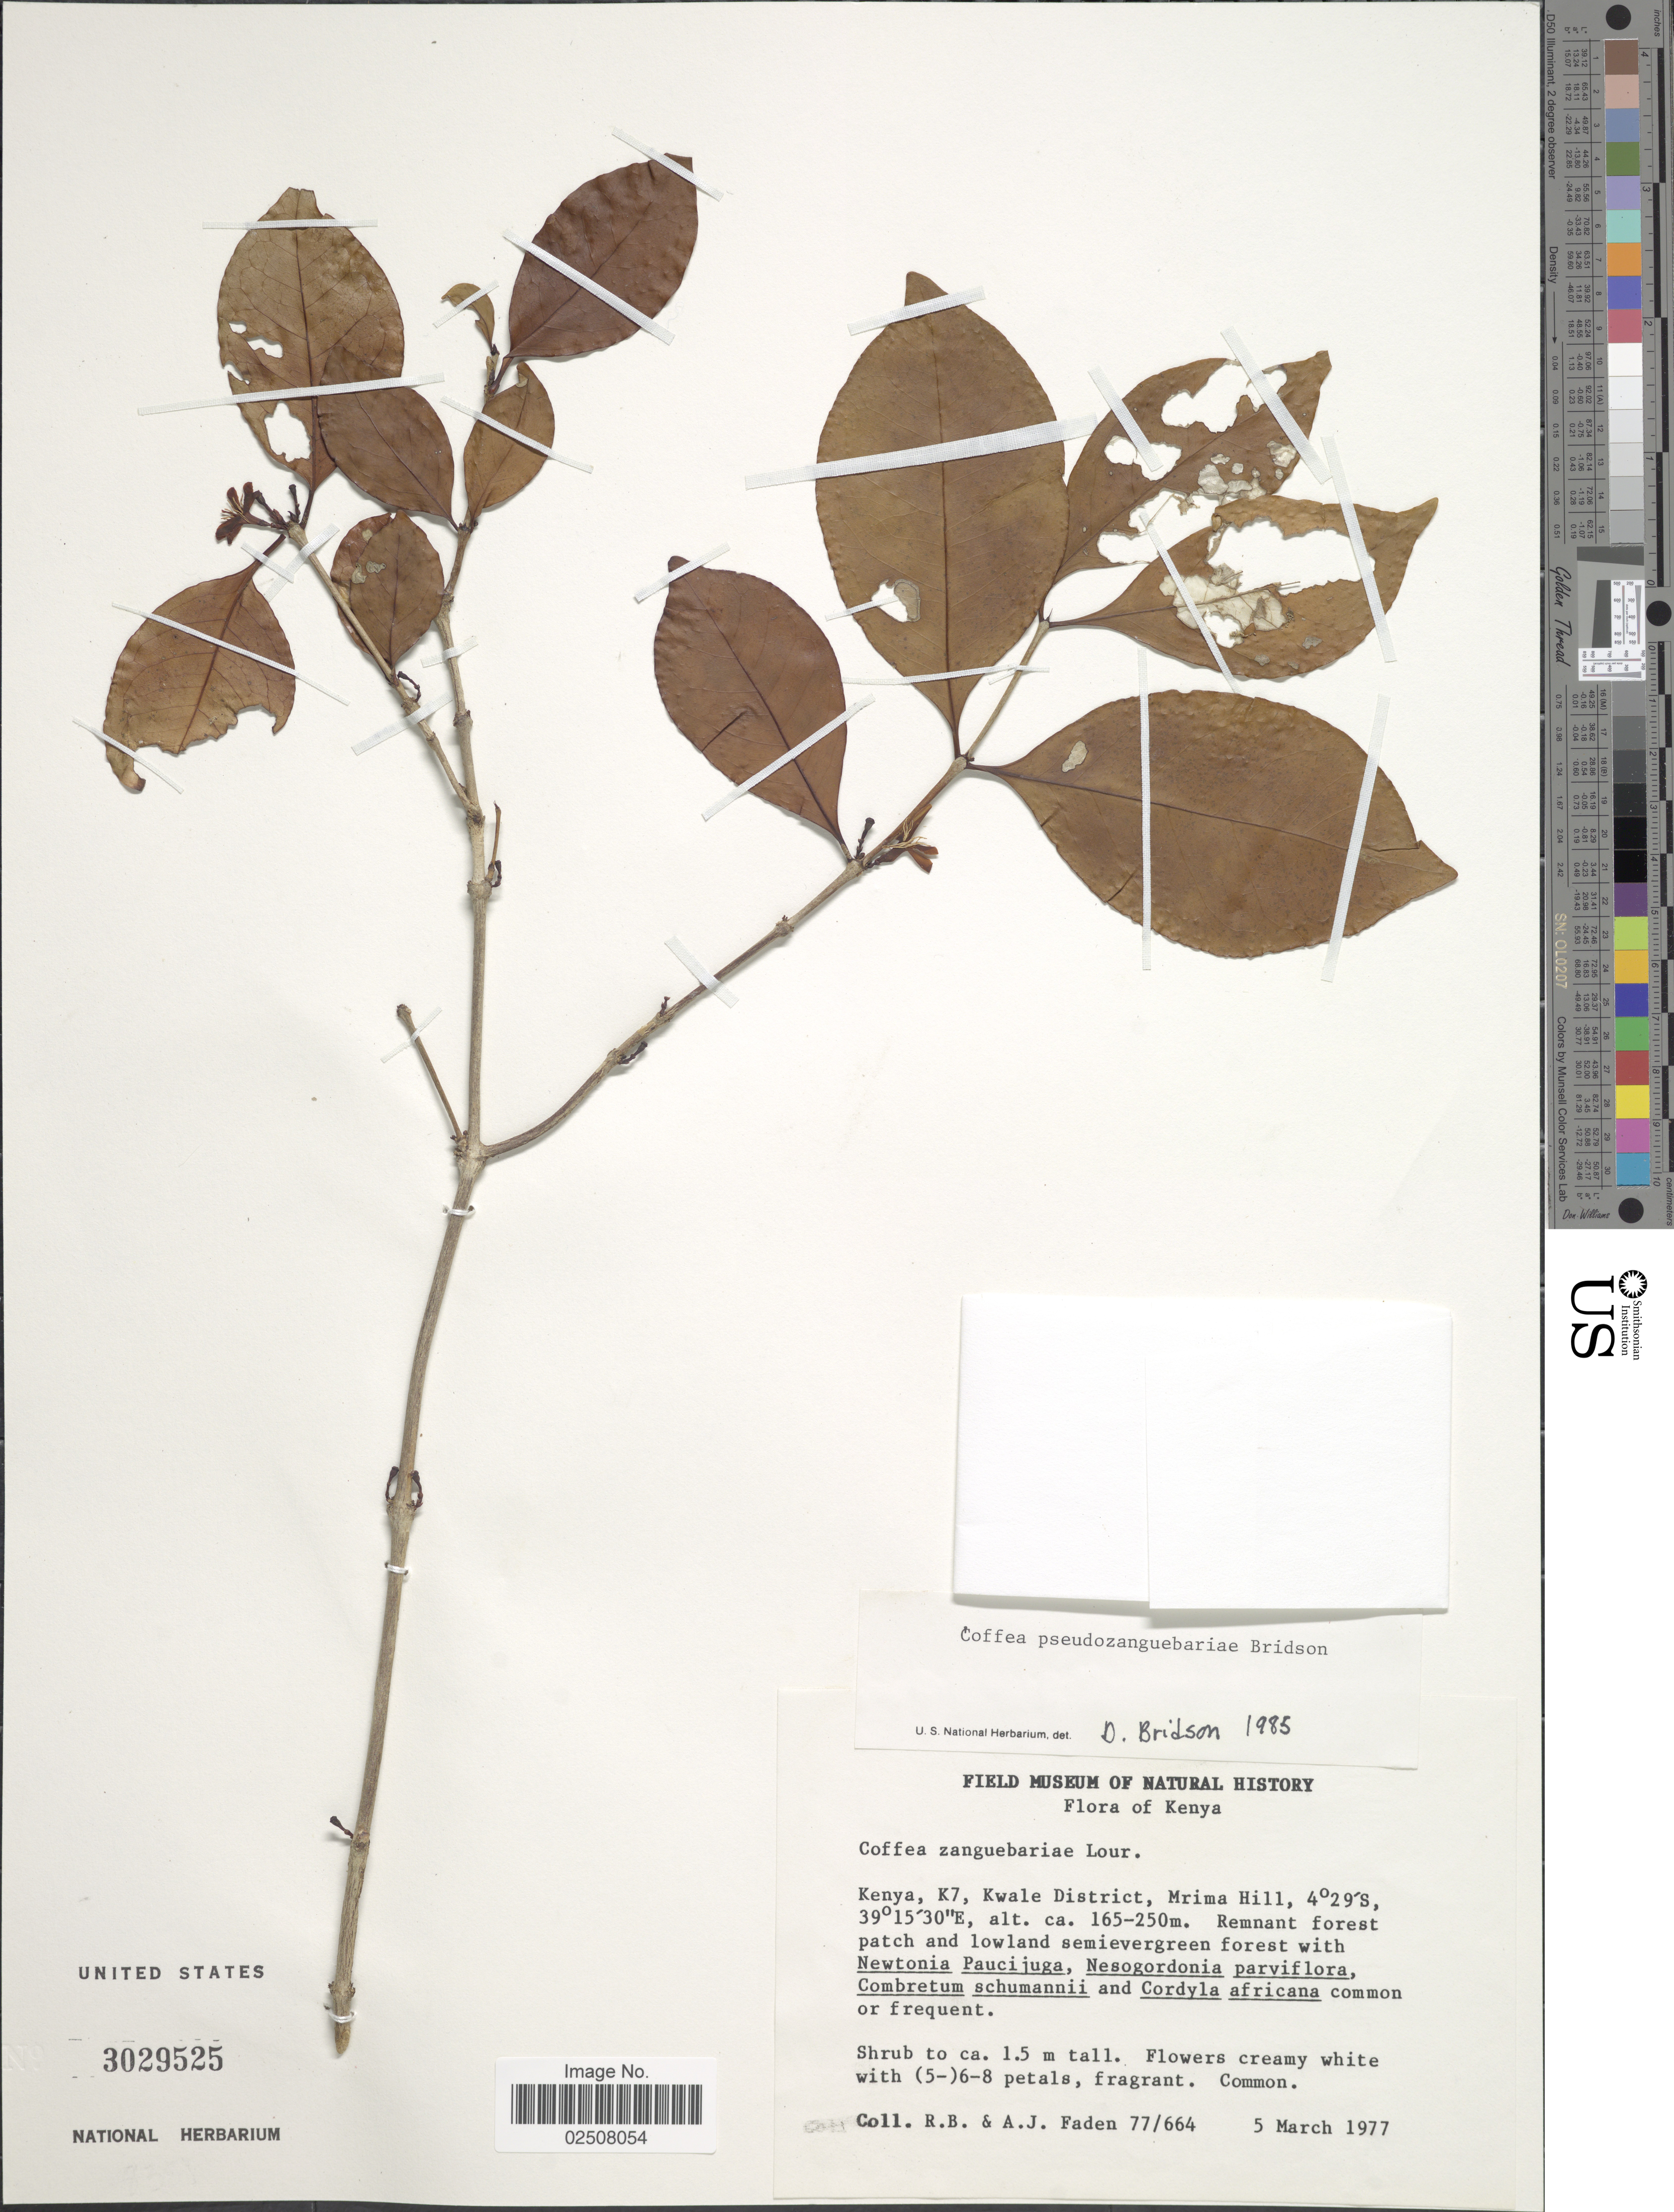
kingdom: Plantae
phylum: Tracheophyta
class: Magnoliopsida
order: Gentianales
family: Rubiaceae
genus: Coffea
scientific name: Coffea pseudozanguebariae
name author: Bridson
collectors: R. B. Faden & A. J. Faden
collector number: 77/664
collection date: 1977-03-05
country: Kenya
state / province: Kwale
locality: K7, Kwale District, Mrima Hill, Remnant forest patch and loland semievergreen forest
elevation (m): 165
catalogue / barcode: US 3029525